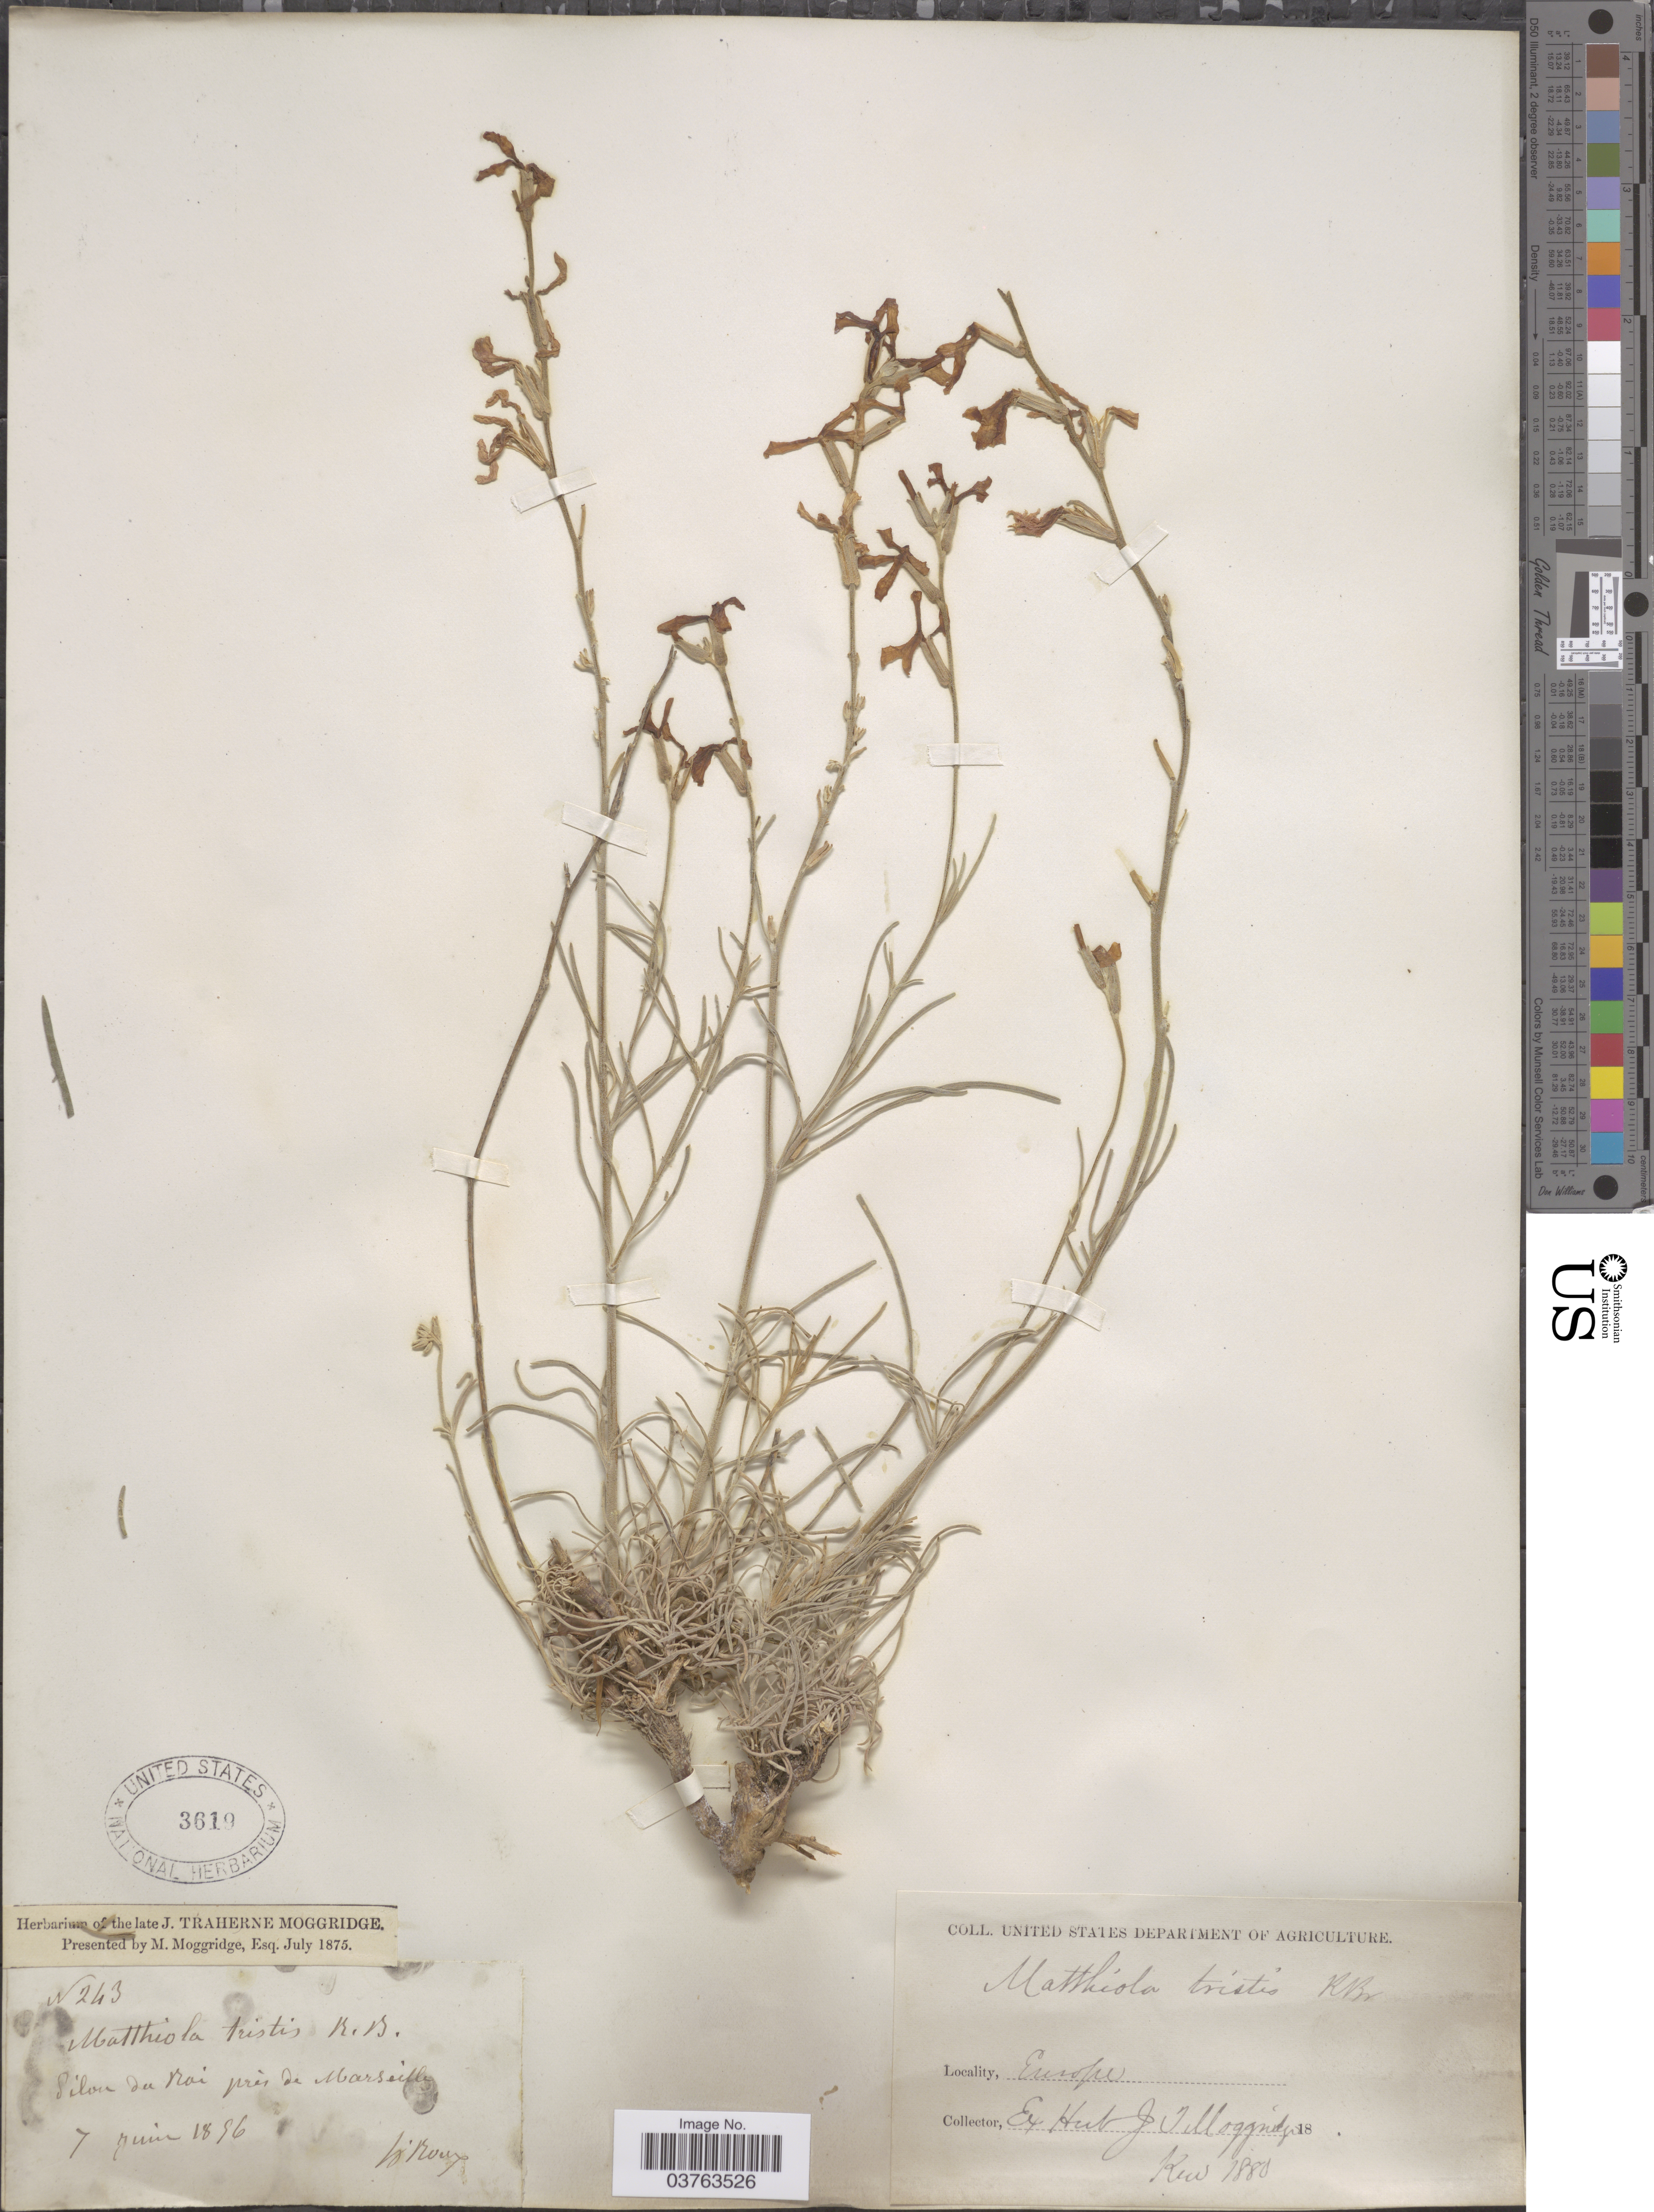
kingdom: Plantae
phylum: Tracheophyta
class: Magnoliopsida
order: Brassicales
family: Brassicaceae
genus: Matthiola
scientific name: Matthiola tristis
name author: (L.) W.T. Aiton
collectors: H. Roux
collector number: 243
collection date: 1896-06-07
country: France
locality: Salon du Roi près Marseille. Europe.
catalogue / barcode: US 3619